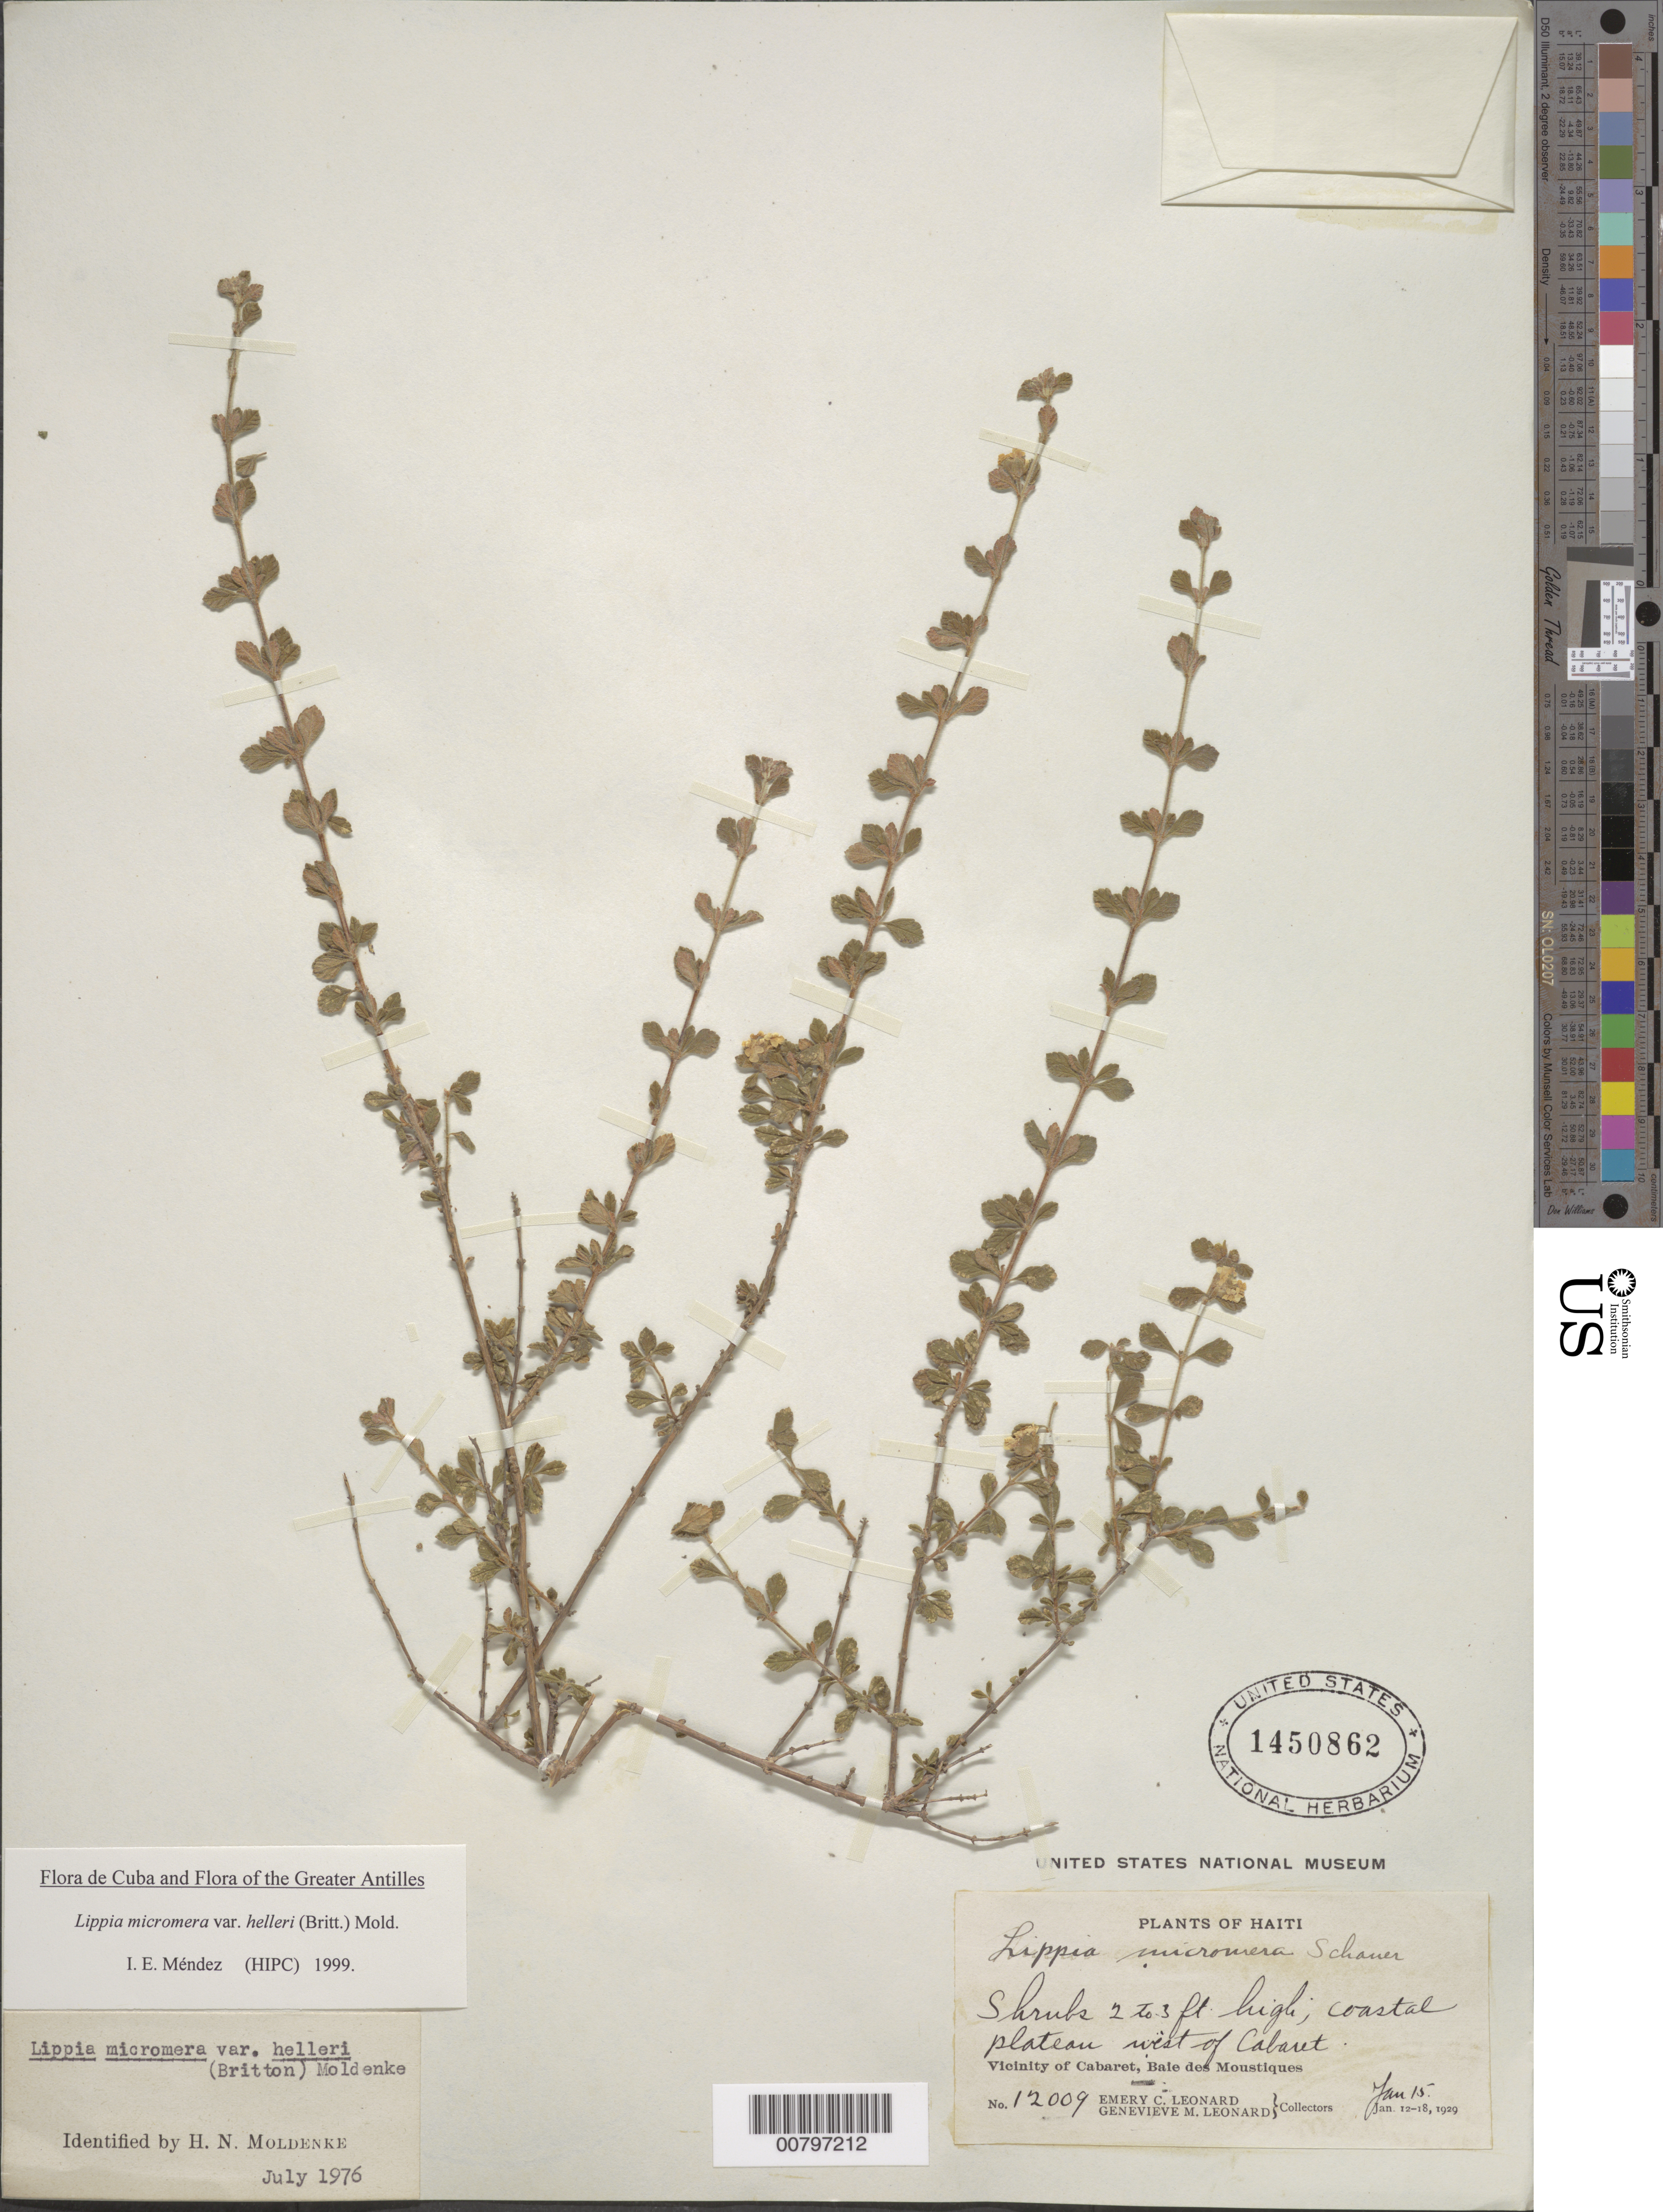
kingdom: Plantae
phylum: Tracheophyta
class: Magnoliopsida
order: Lamiales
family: Verbenaceae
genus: Lippia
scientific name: Lippia micromera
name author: Schauer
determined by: Méndez, Isidro E., (HIPC)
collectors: E. C. Leonard & G. M. Leonard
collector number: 12009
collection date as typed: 15 Jan 1929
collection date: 1929-01-15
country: Haiti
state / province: Nord-Ouest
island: Hispaniola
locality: Vicinity of Cabaret, Baie de Moustiques, coastal plateau W of city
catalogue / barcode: US 1450862